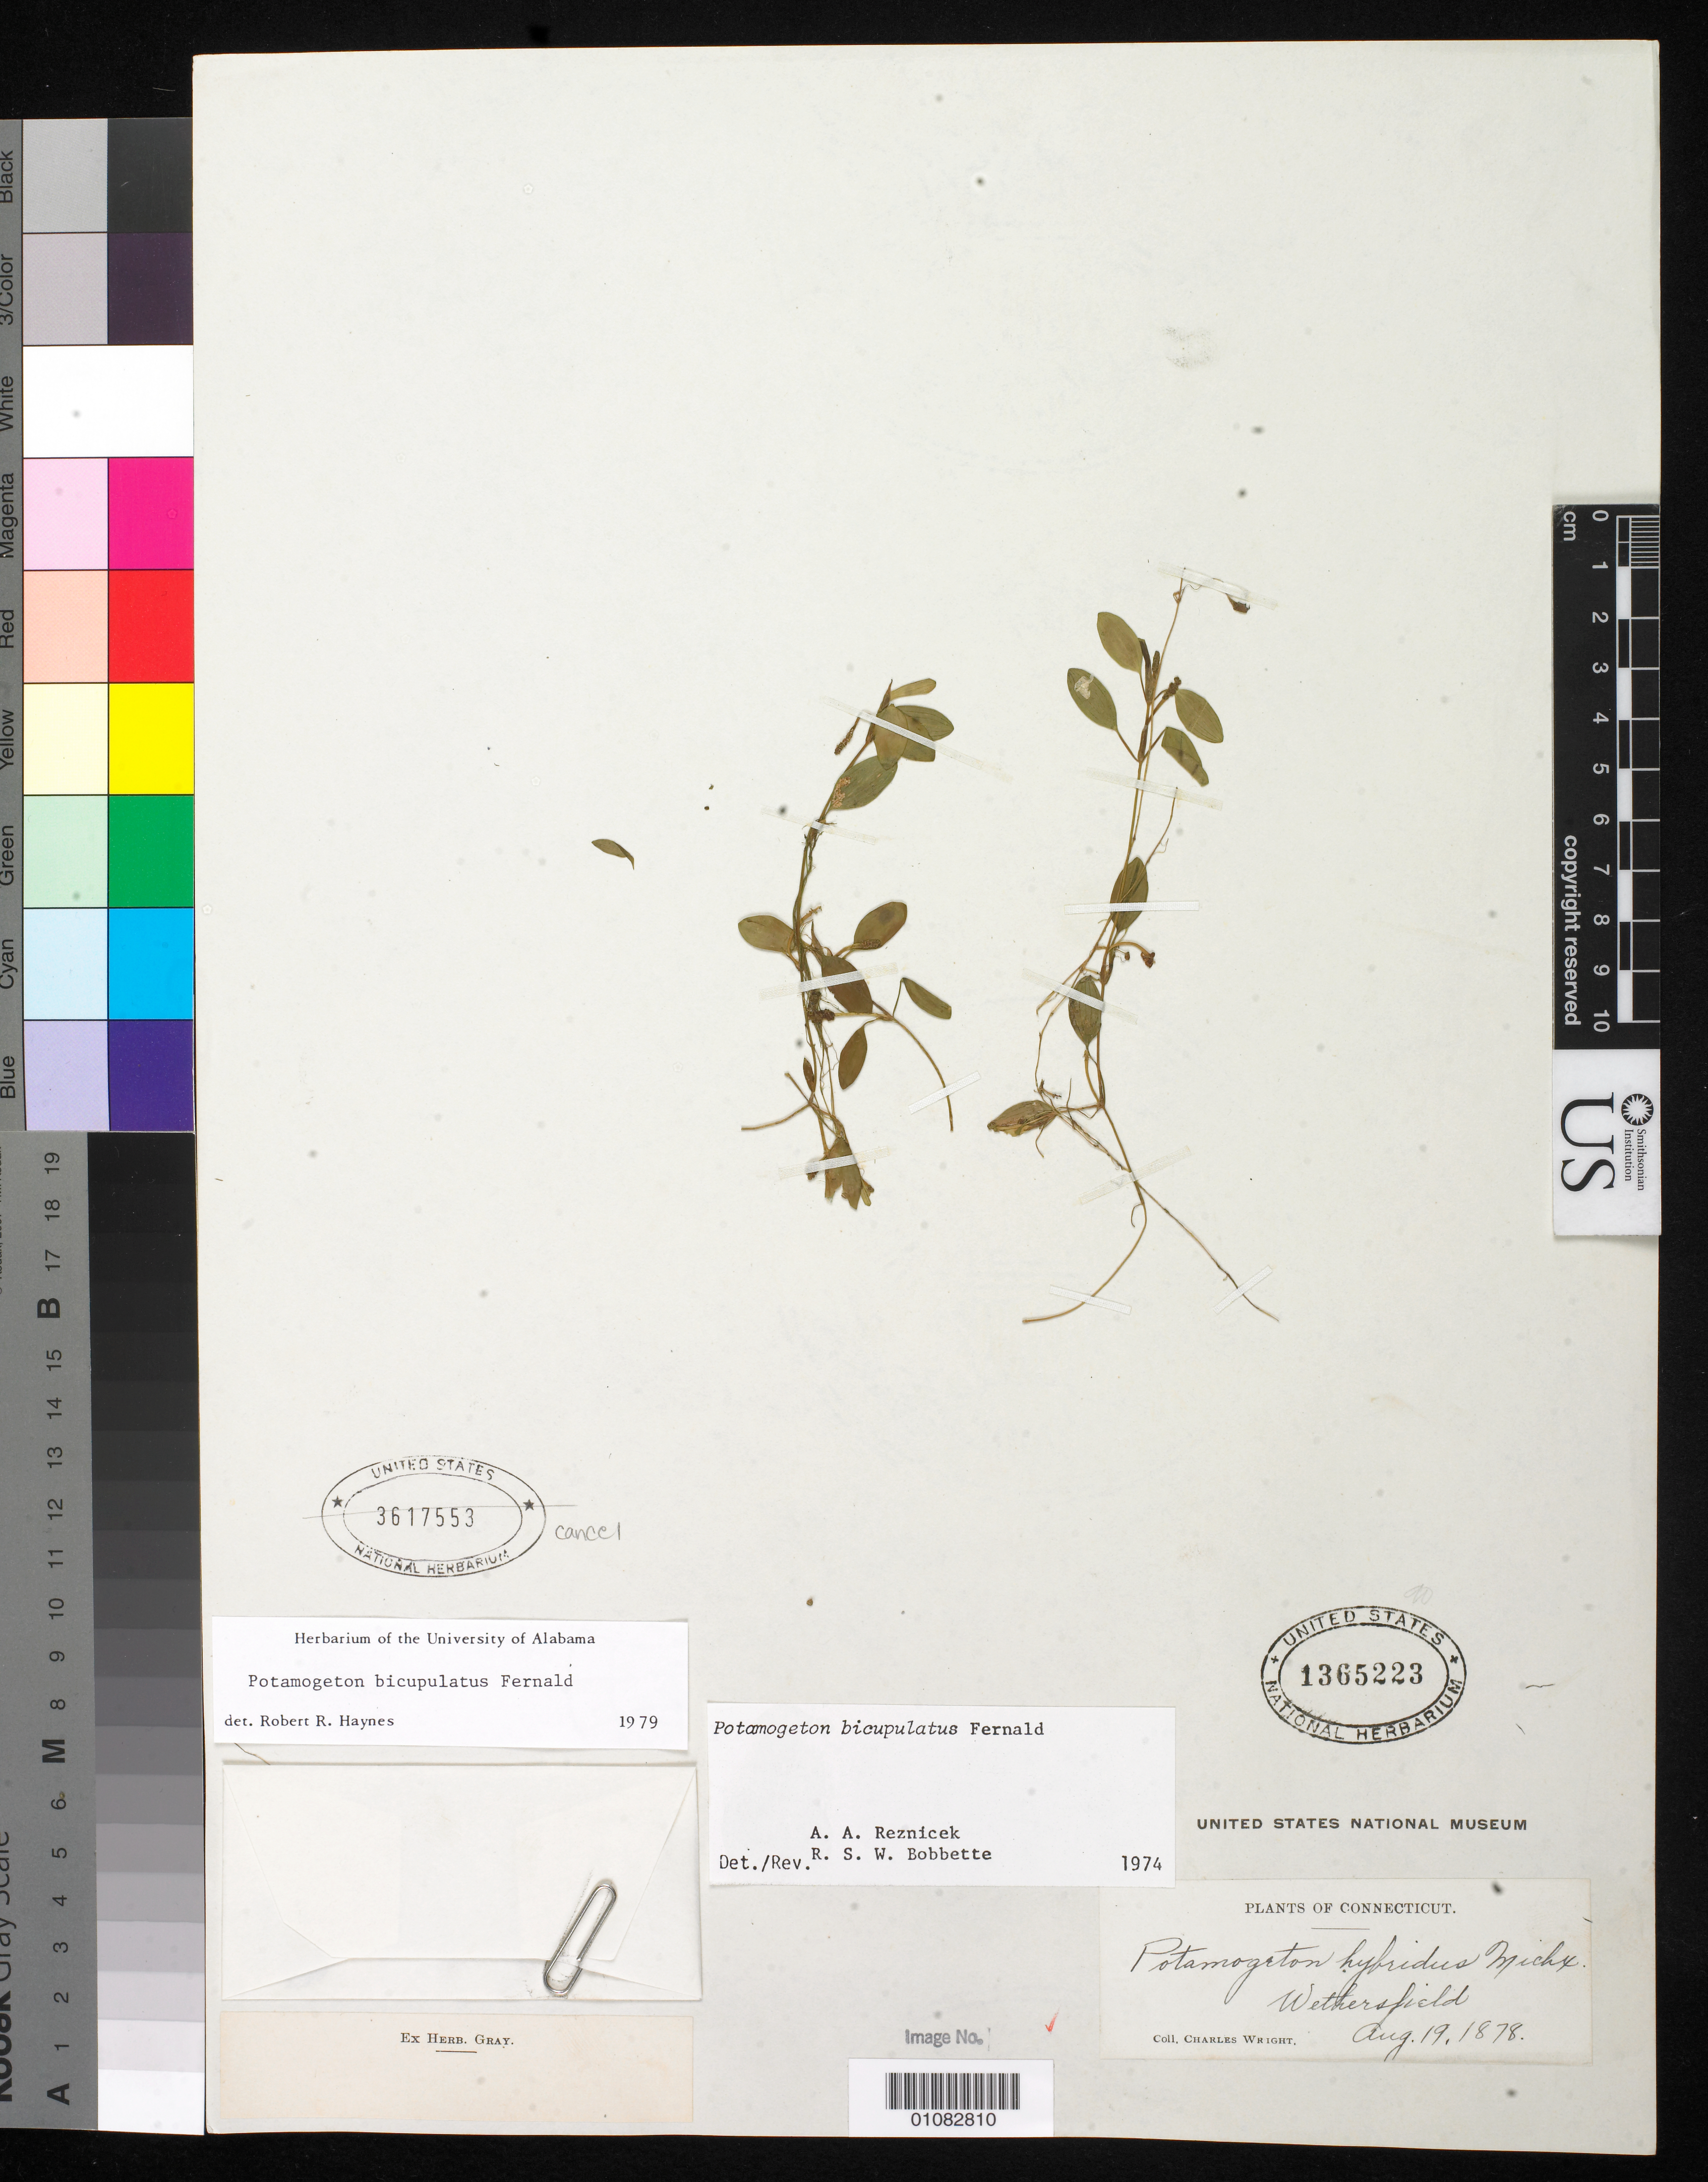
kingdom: Plantae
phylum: Tracheophyta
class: Liliopsida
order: Alismatales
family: Potamogetonaceae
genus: Potamogeton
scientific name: Potamogeton bicupulatus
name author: Fernald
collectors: C. Wright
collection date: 1878-08-19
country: United States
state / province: Connecticut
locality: Wethersfield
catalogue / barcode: US 1365223